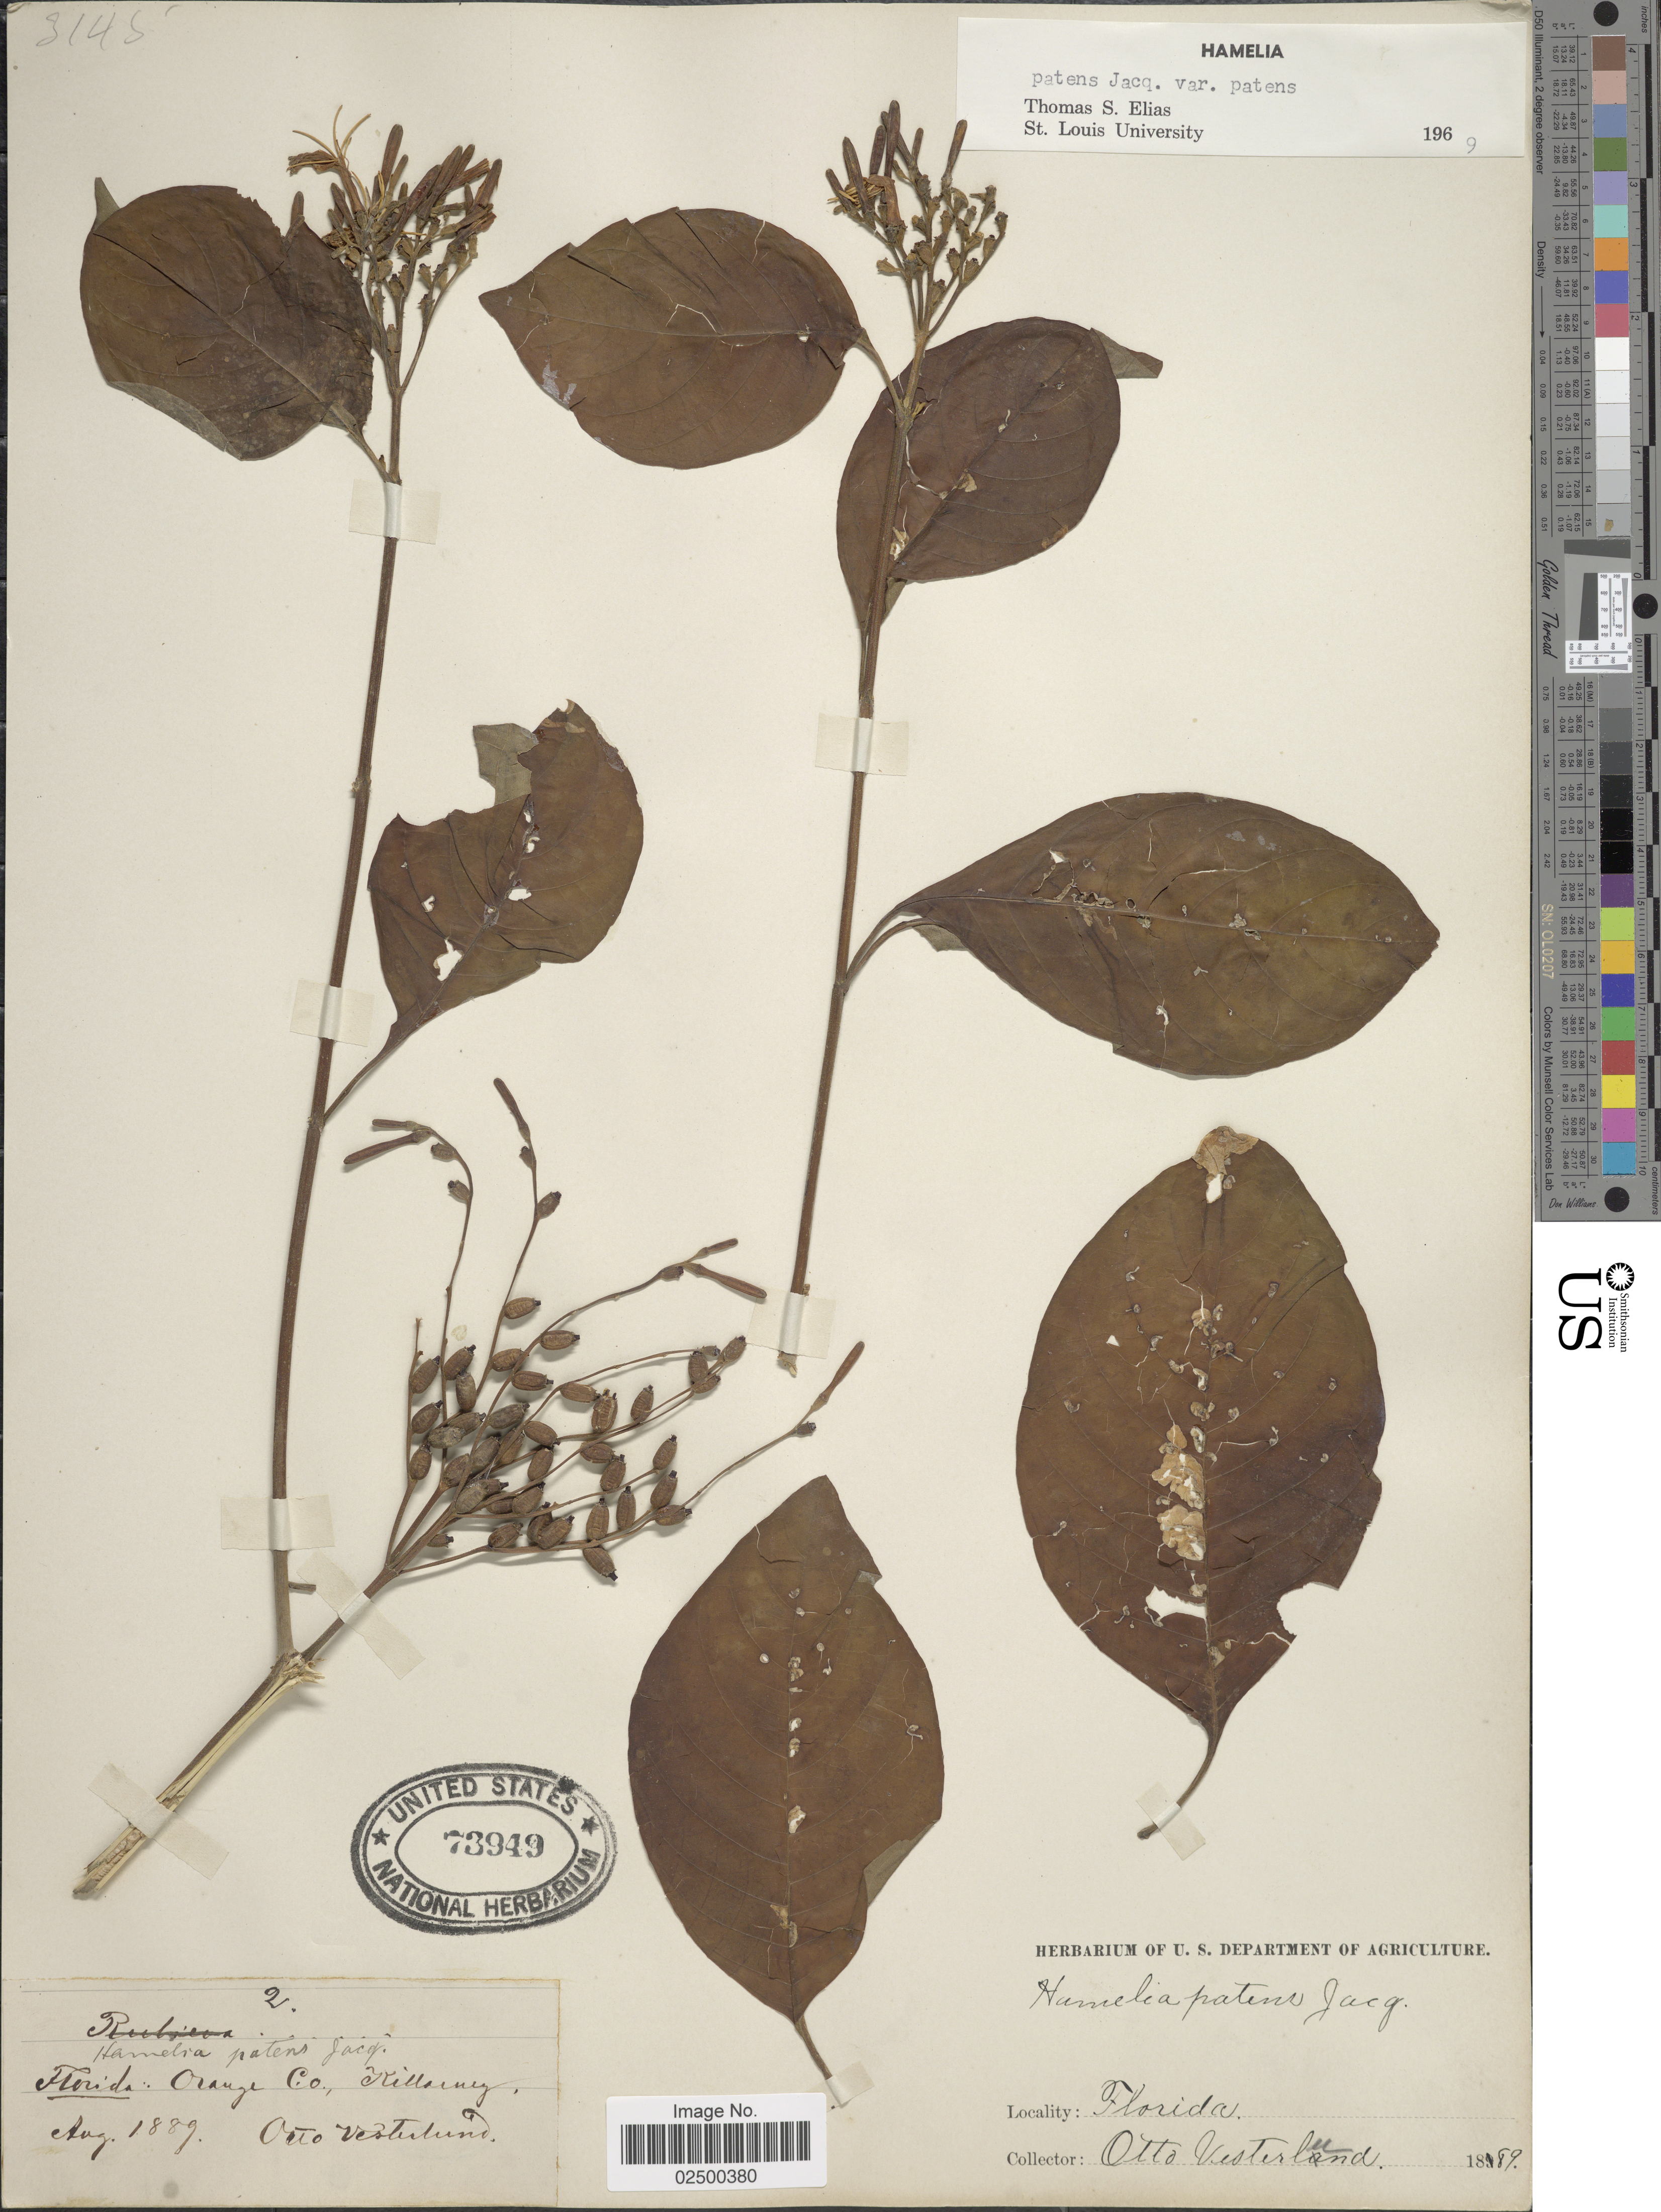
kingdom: Plantae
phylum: Tracheophyta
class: Magnoliopsida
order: Gentianales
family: Rubiaceae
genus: Hamelia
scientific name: Hamelia patens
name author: Jacq.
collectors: O. Vesterlund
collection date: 1889-08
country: United States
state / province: Florida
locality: Orange Co., Killarney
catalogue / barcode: US 73949